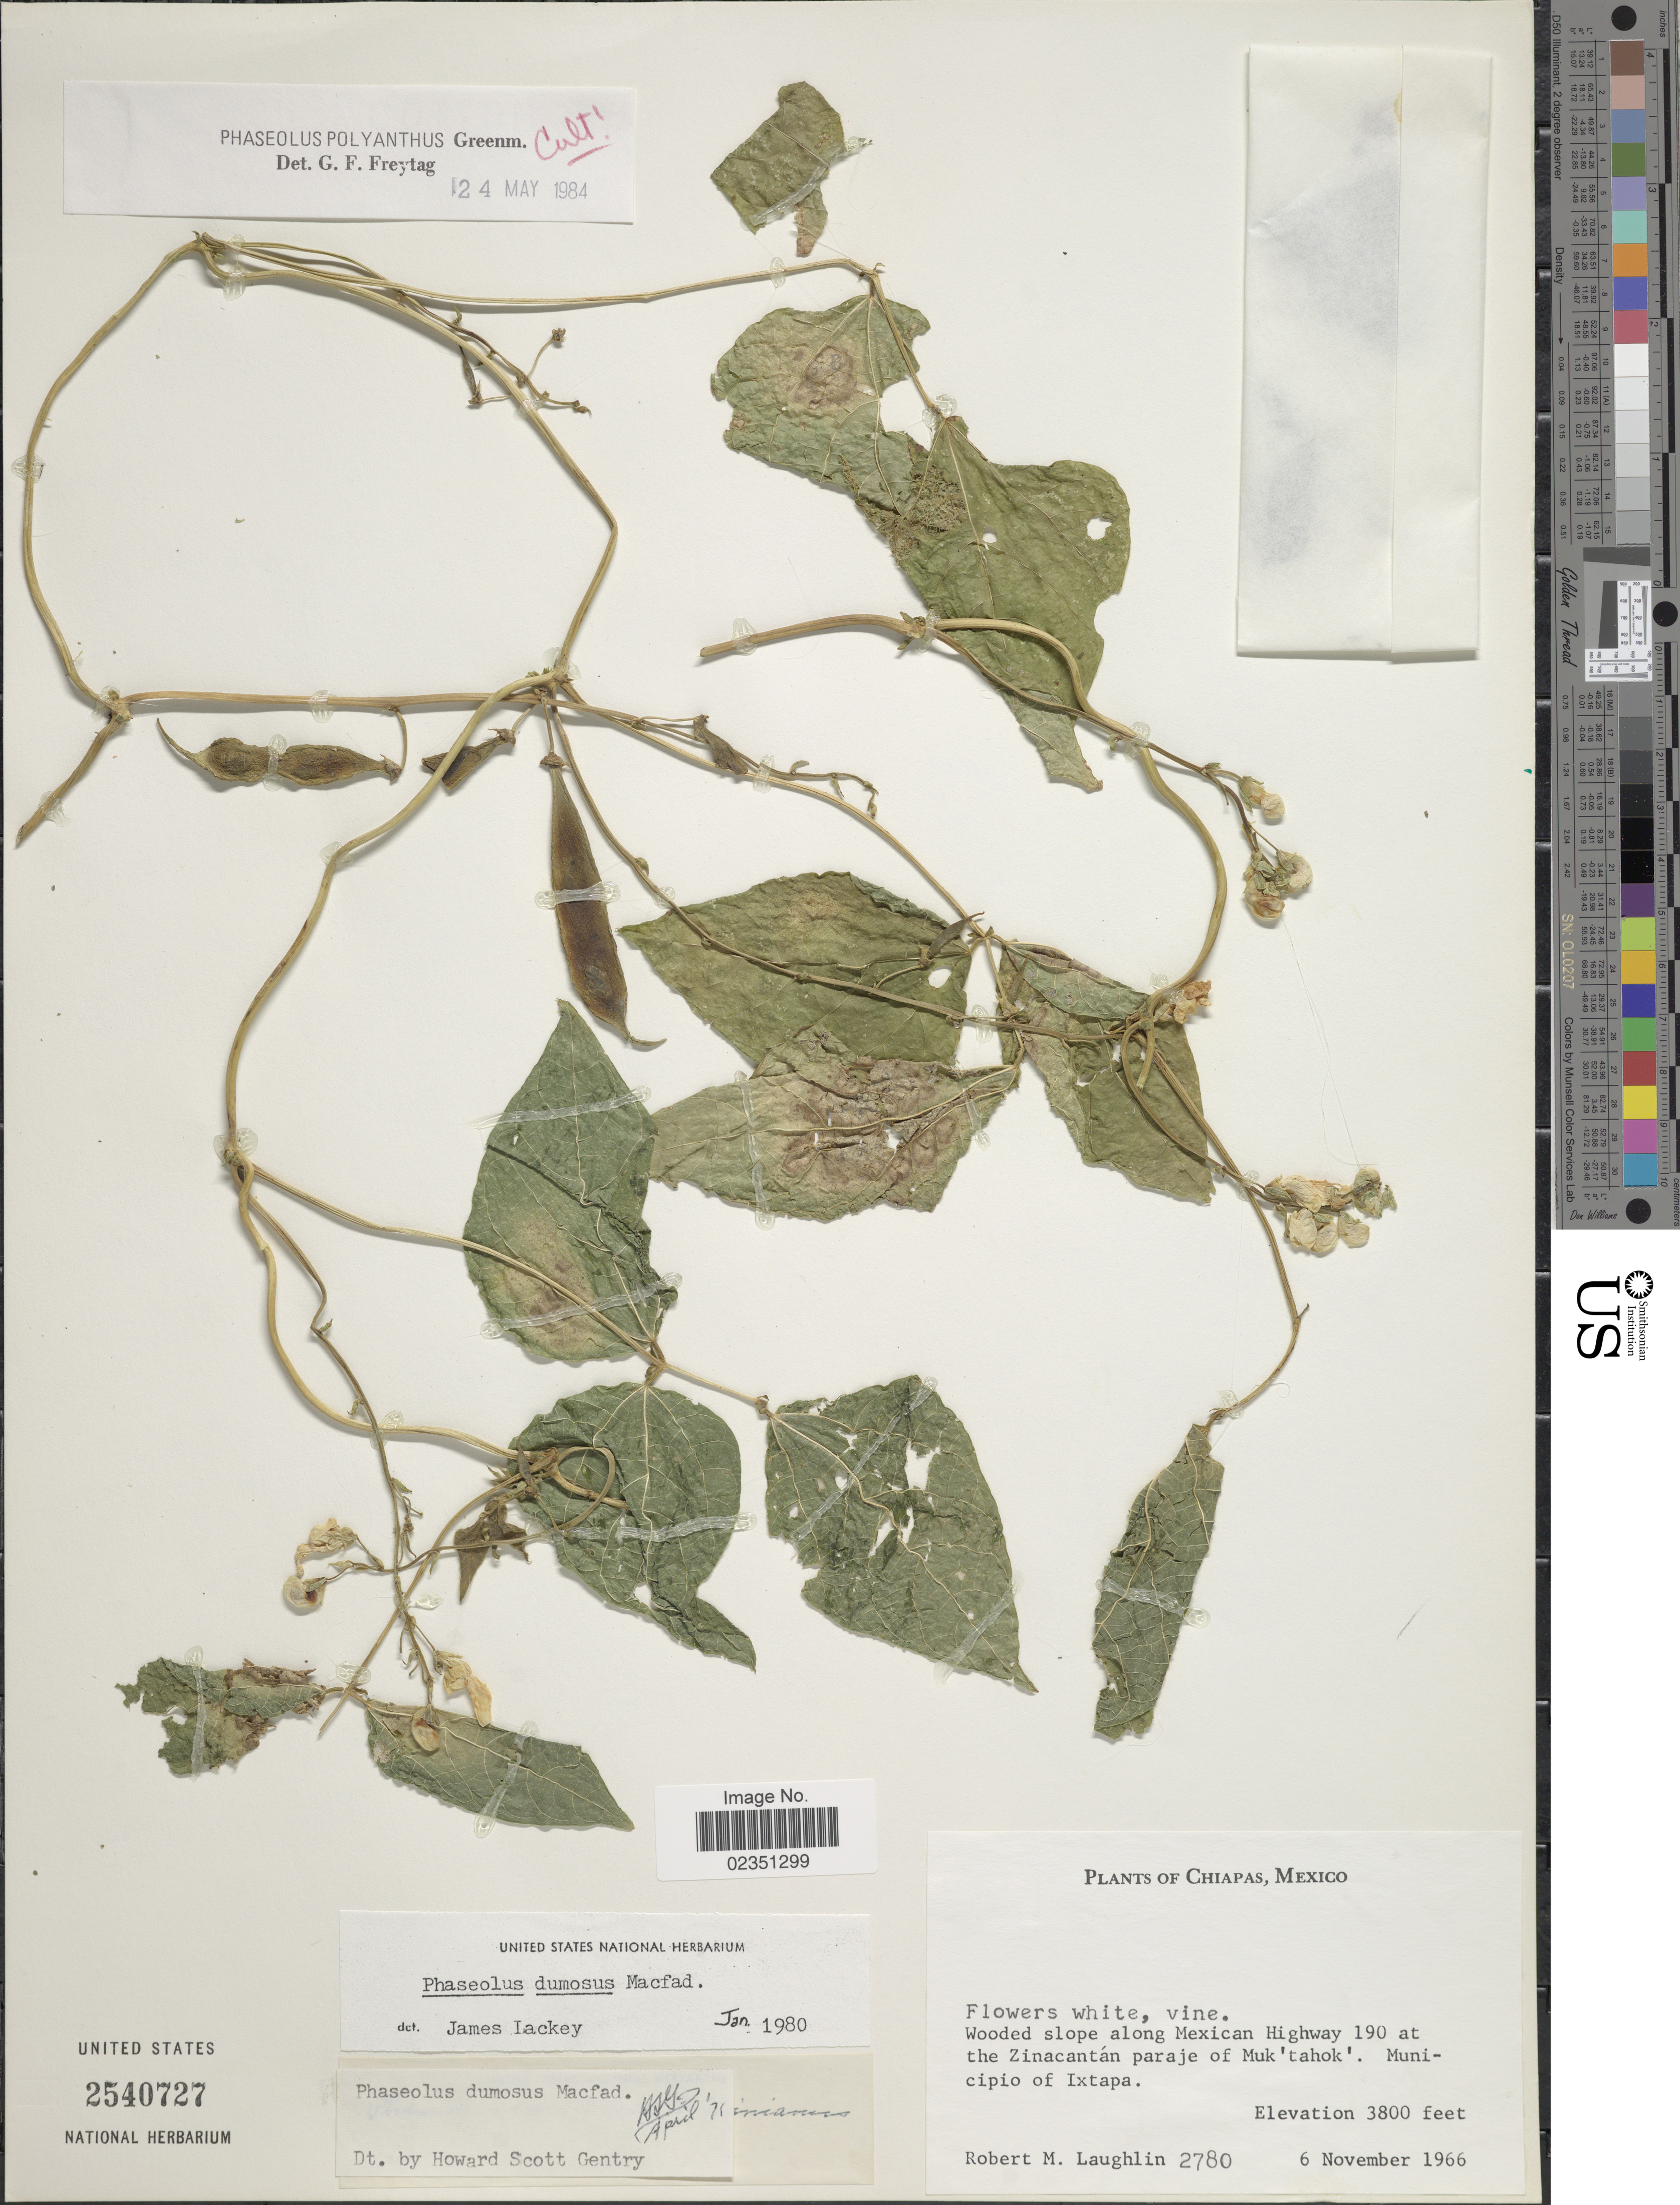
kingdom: Plantae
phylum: Tracheophyta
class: Magnoliopsida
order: Fabales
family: Fabaceae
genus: Phaseolus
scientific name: Phaseolus polyanthus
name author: Greenm.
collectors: R. M. Laughlin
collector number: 2780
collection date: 1966-11-06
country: Mexico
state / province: Chiapas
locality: Woodedslope along Mexican Highway 190 at the Zinacantan paraje of Muk 'tahok'. Municipio of Ixtapa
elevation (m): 1158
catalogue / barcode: US 2540727